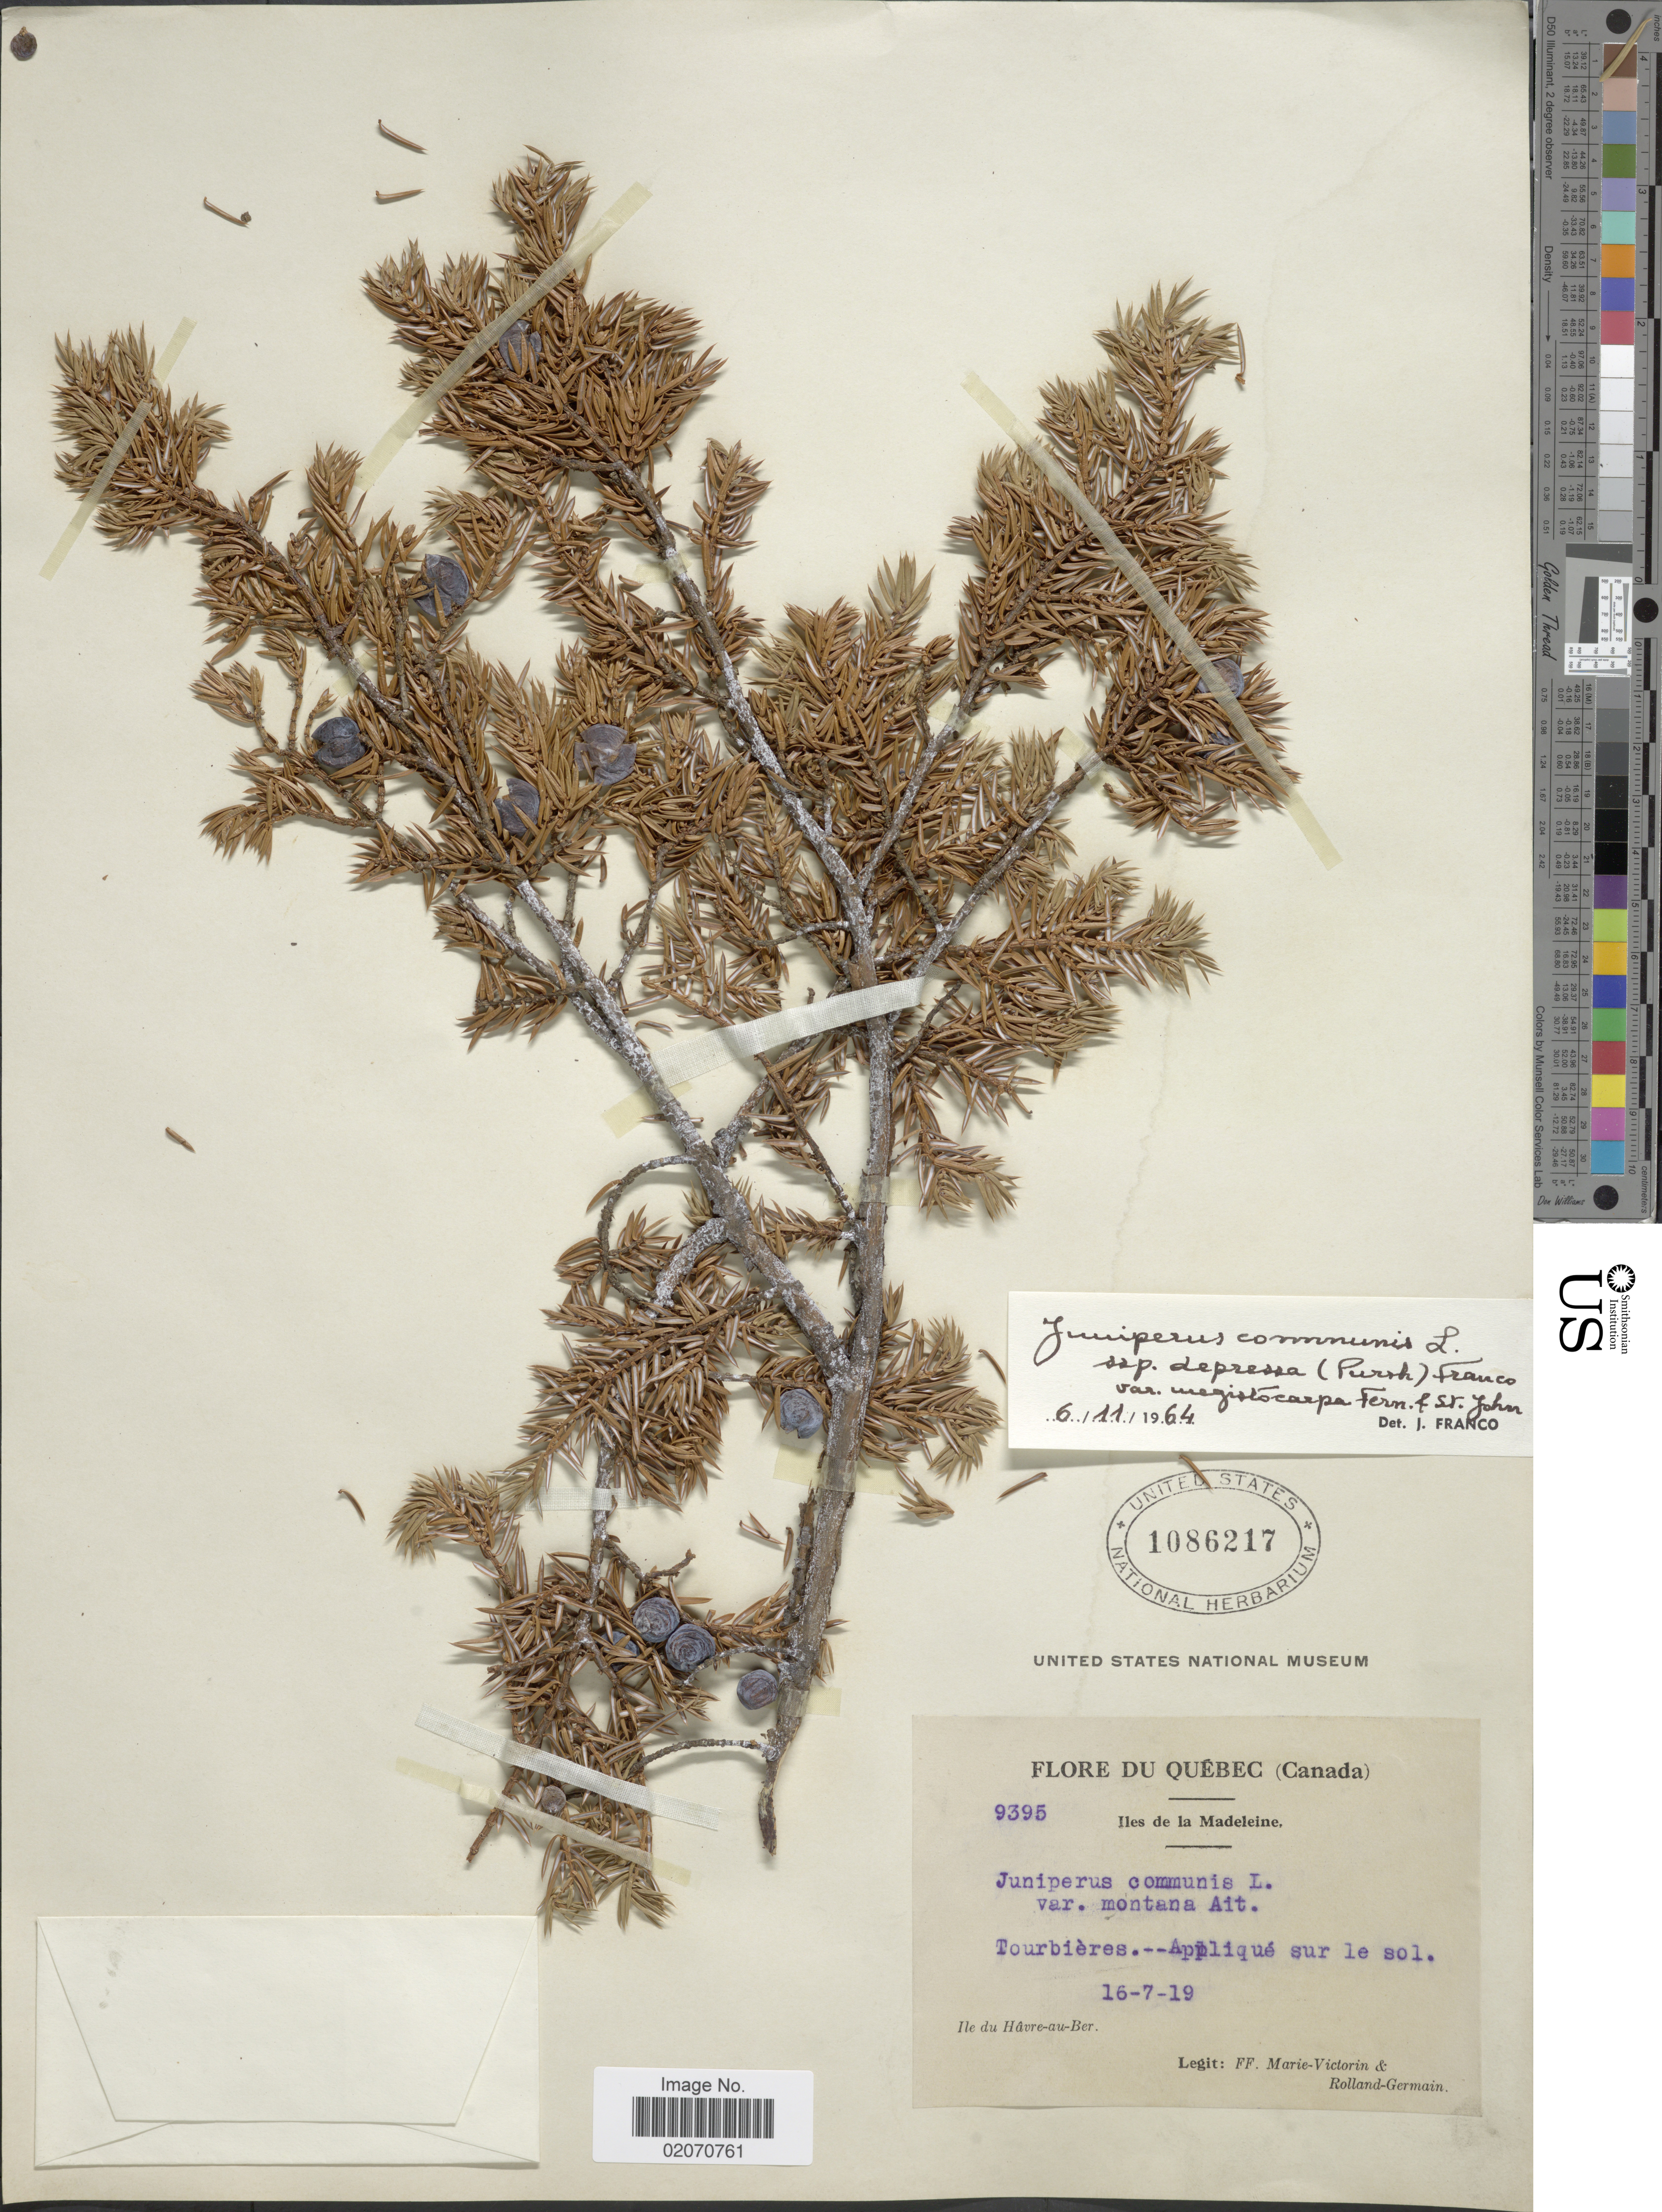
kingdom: Plantae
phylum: Tracheophyta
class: Pinopsida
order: Pinales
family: Cupressaceae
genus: Juniperus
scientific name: Juniperus communis var. megistocarpa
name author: Fernald & H. St. John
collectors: F. Marie-Victorin & Rolland-Germain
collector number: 9395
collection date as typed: Transcribed d/m/y: 16/7/19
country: Canada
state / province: Quebec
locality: Iles de la Madelaine, Tourbieres.-- Applique sur le sol. Ile du Havre-au-Ber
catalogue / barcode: US 1086217